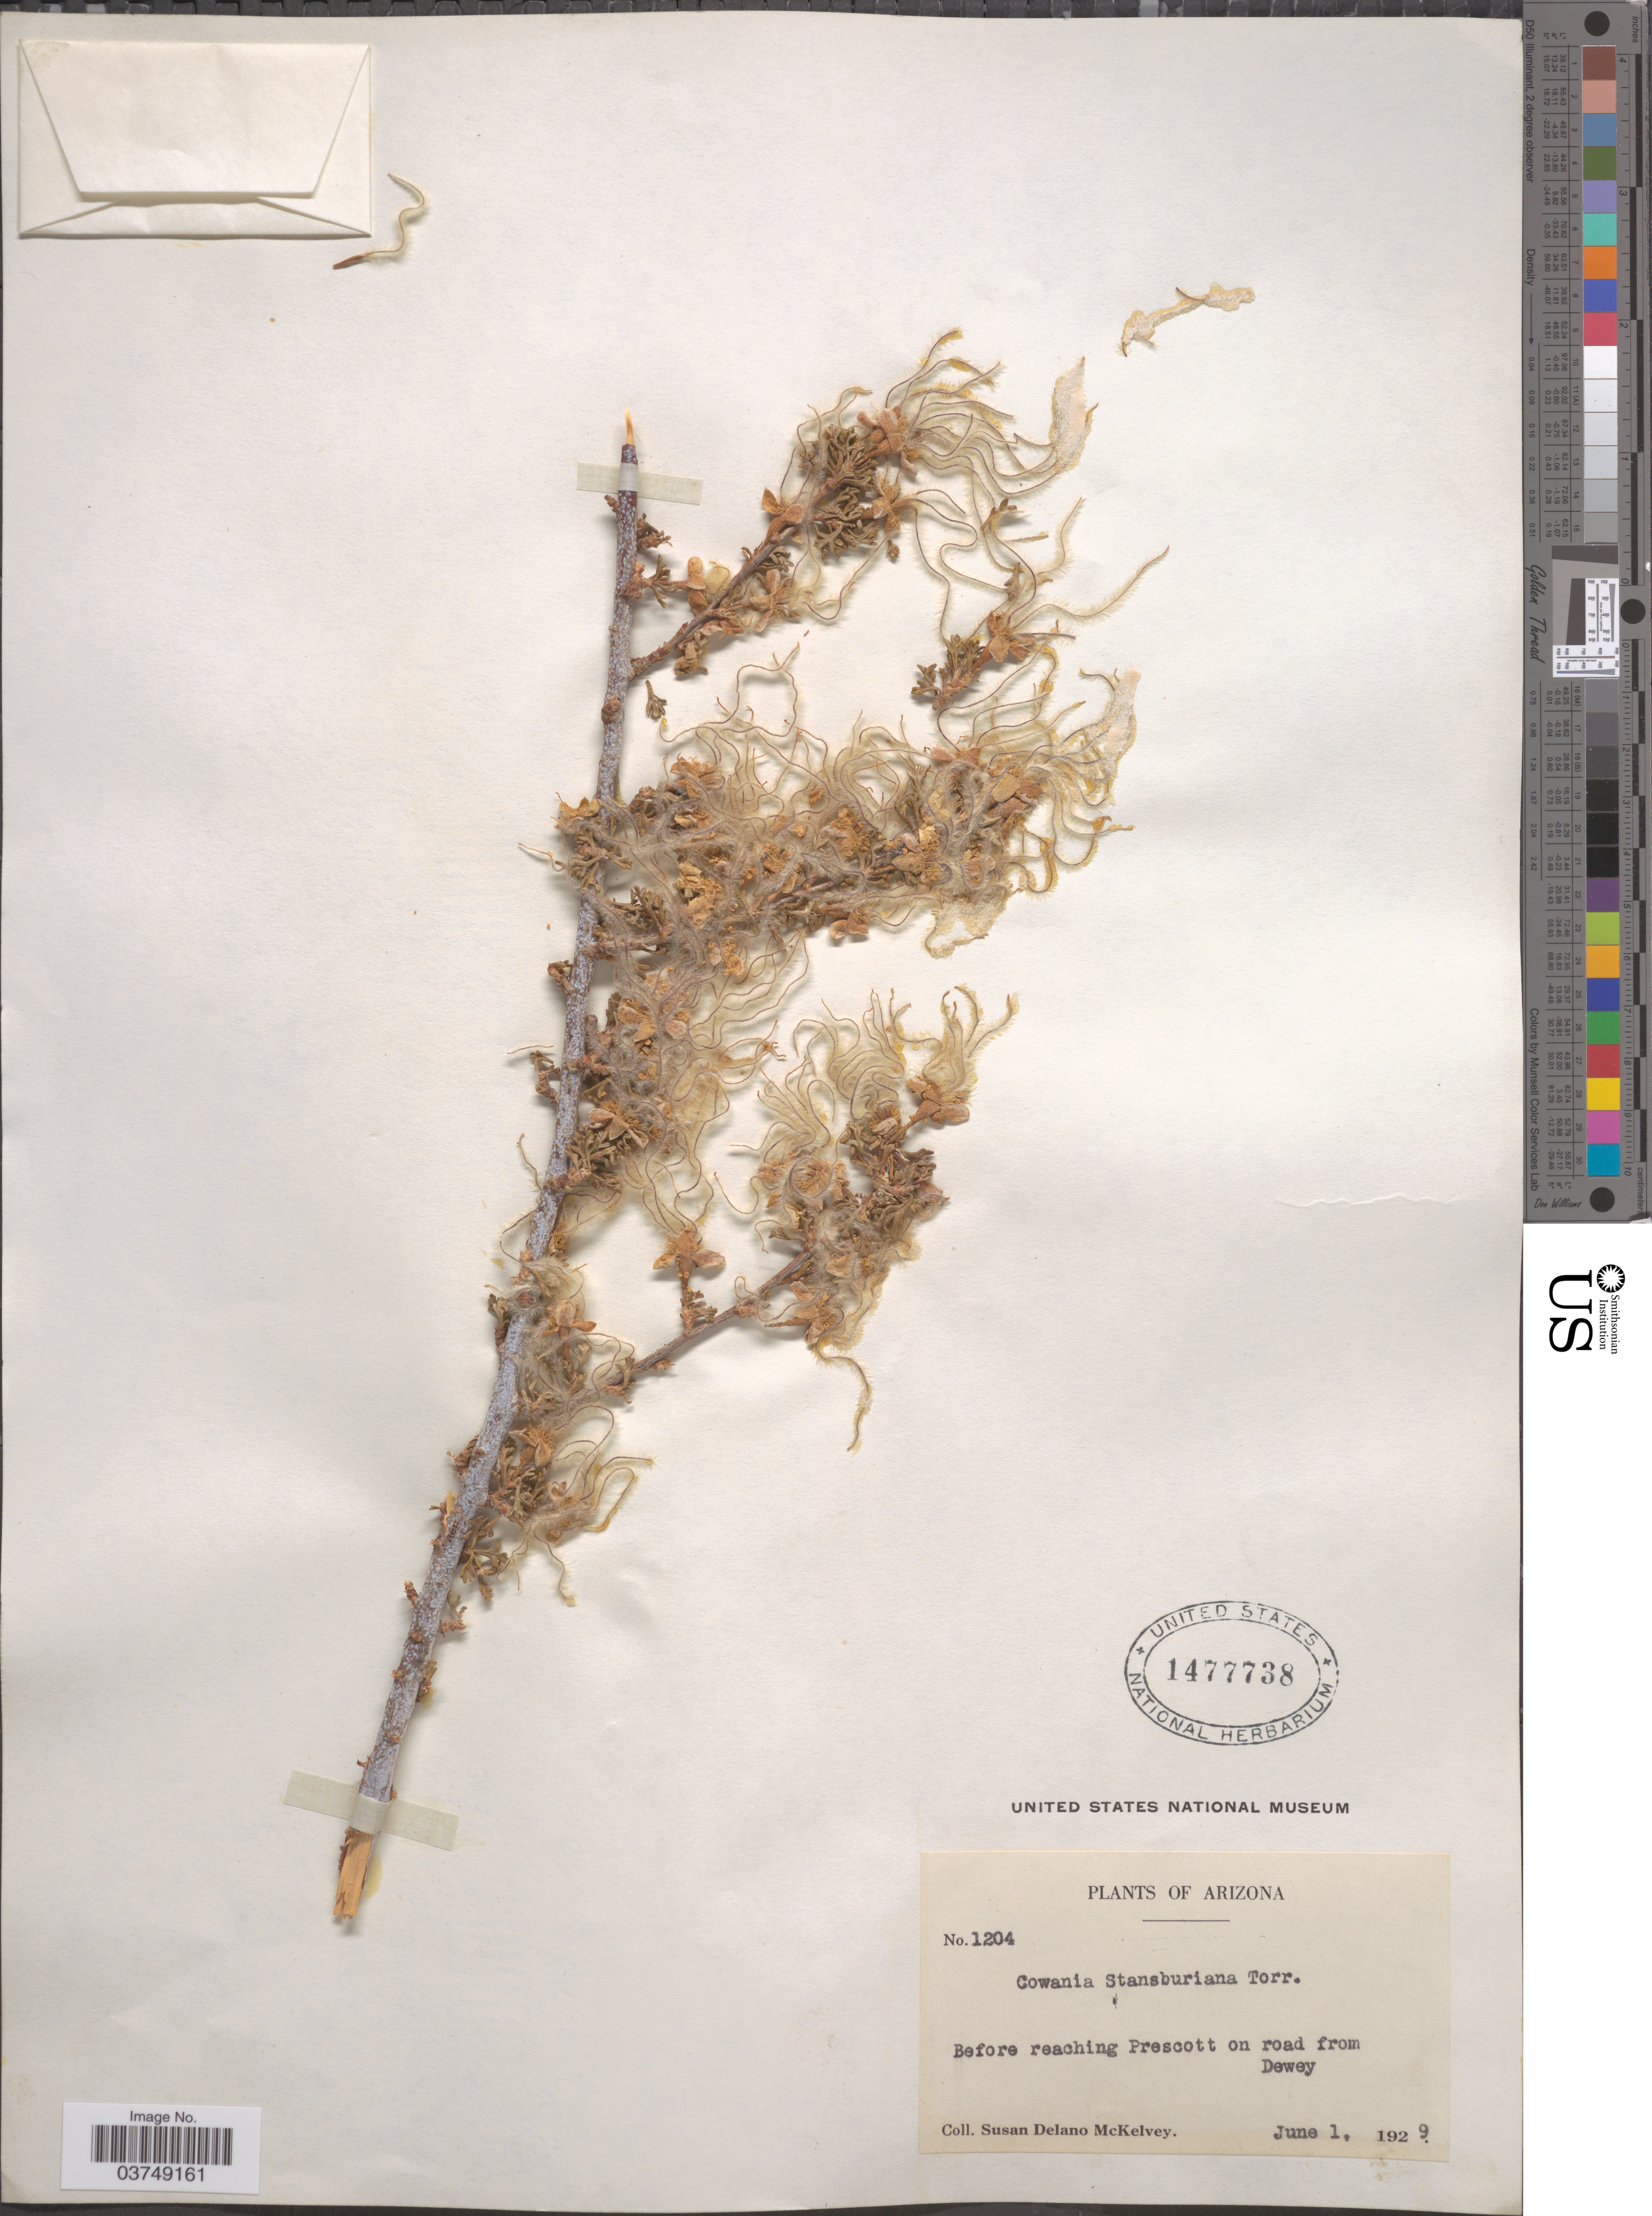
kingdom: Plantae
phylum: Tracheophyta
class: Magnoliopsida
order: Rosales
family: Rosaceae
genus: Purshia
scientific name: Purshia stansburyana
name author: (Torr.) Henrickson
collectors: S. A. McKelvey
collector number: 1204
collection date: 1929-06-01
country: United States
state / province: Arizona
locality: Before reaching Prescott on road from Dewey.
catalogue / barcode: US 1477738